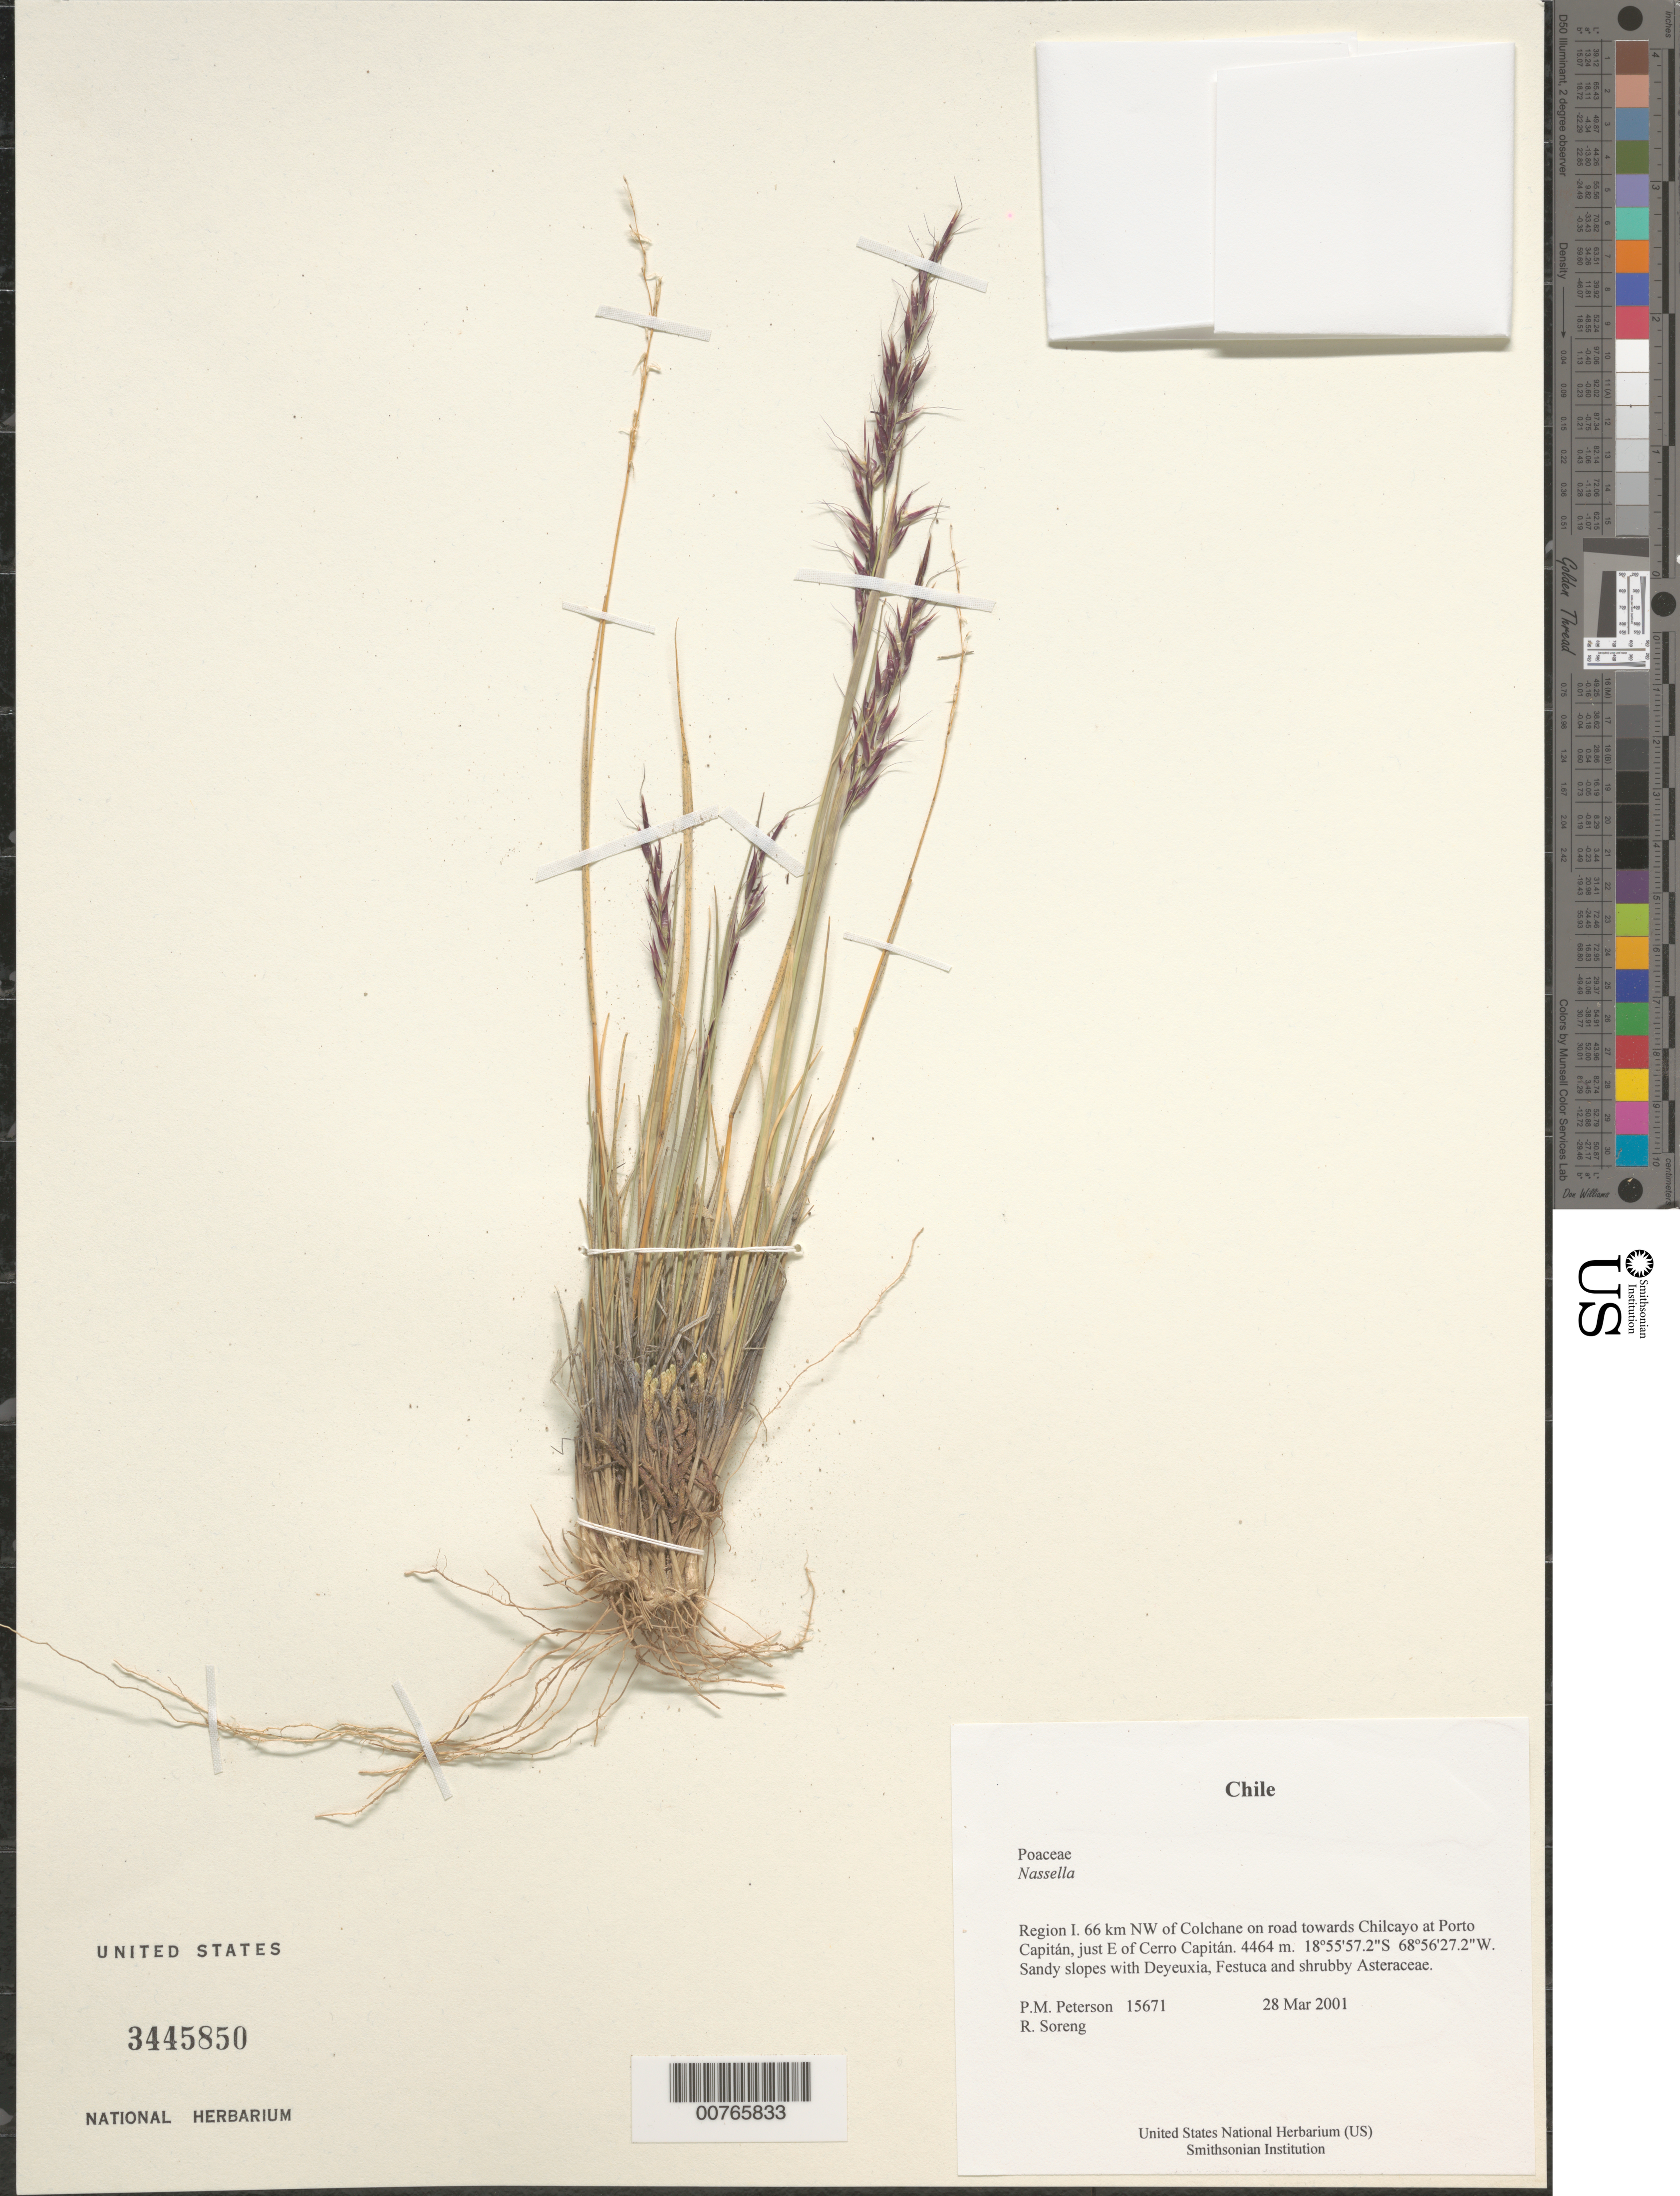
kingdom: Plantae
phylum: Tracheophyta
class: Liliopsida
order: Poales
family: Poaceae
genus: Nassella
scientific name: Nassella rupestris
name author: (Phil.) A.M. Torres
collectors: P. M. Peterson & R. J. Soreng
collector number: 15671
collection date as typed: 28 Mar 2001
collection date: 2001-03-28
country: Chile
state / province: Tarapacá (I)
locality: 66 km NW of Colchane on road towards Chilcayo at Porto Capitán, just E of Cerro Capitán.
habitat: Sandy slopes with Deyeuxia, Festuca and shruby Asteraceae.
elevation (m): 4464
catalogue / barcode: US 3445850